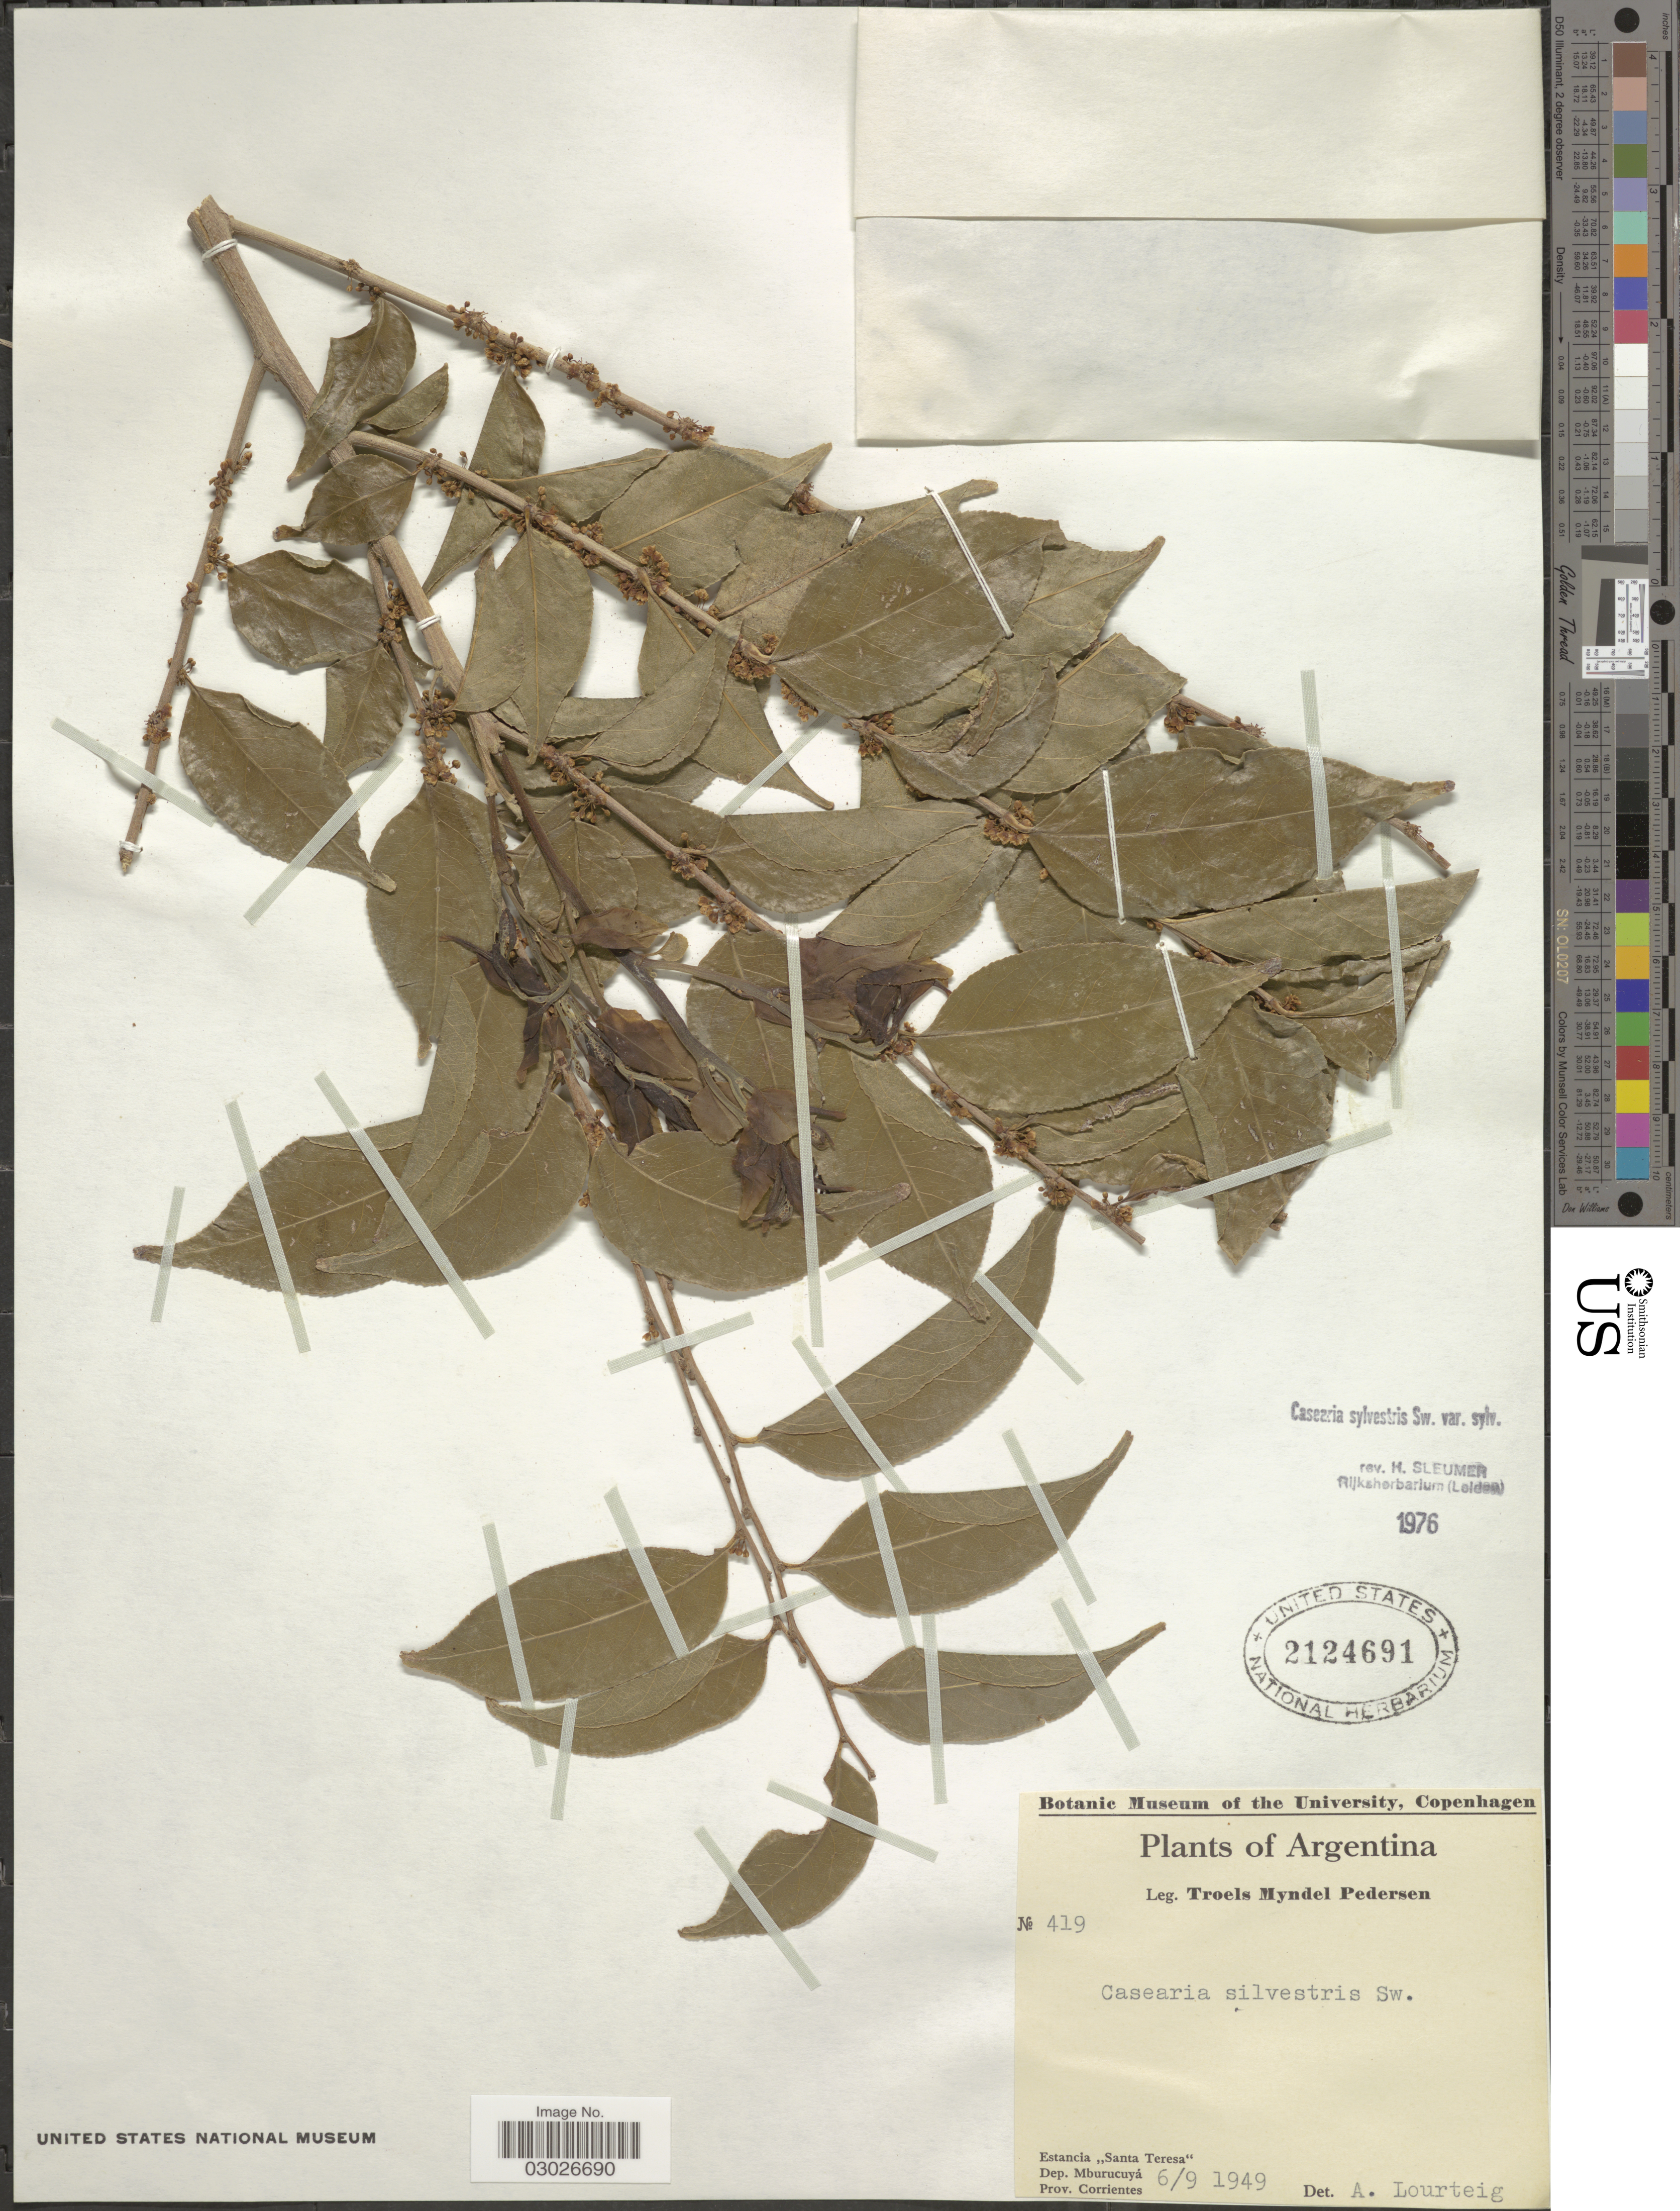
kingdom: Plantae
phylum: Tracheophyta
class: Magnoliopsida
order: Malpighiales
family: Salicaceae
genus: Casearia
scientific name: Casearia sylvestris var. sylvestris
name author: Sw.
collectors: T. Pederson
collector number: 419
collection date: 1949-09-06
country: Argentina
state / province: Corrientes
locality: Estancia "Santa Teresa". Dep. Mburucuyá.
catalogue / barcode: US 2124691